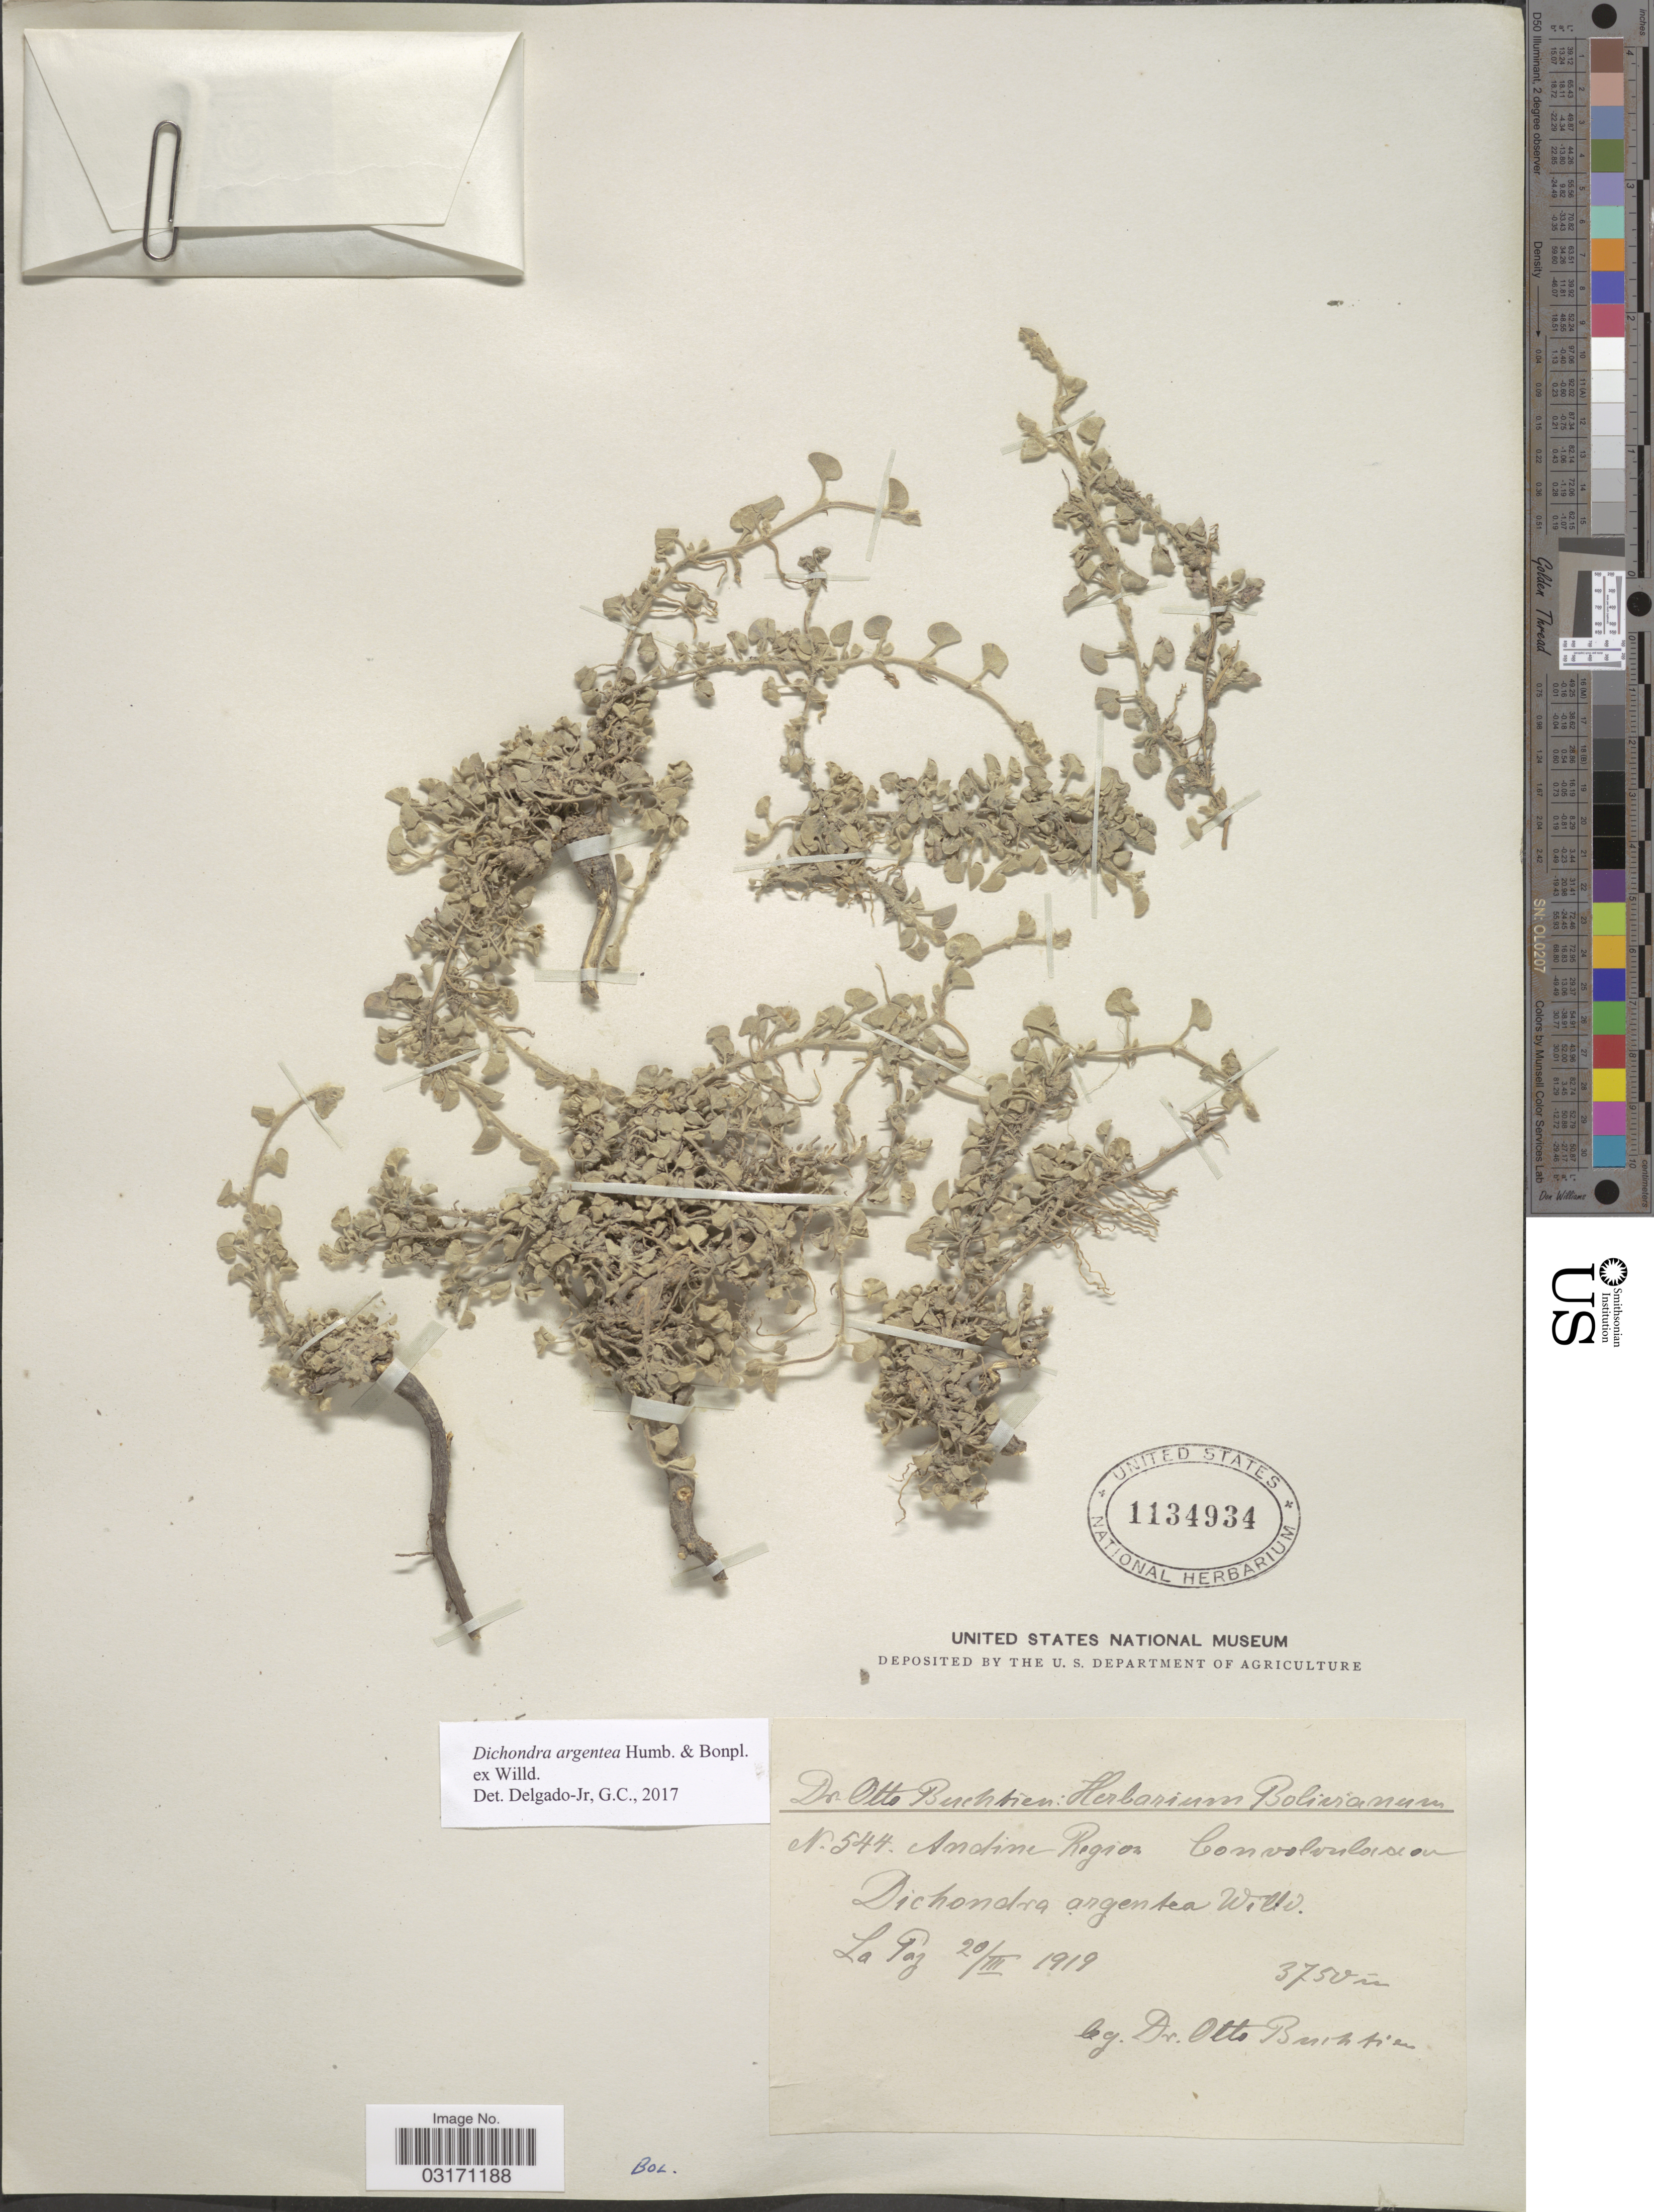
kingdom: Plantae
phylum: Tracheophyta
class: Magnoliopsida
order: Solanales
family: Convolvulaceae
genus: Dichondra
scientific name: Dichondra argentea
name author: Humb. & Bonpl. ex Willd.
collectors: O. Buchtien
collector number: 544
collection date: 1919-03-20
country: Bolivia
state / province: La Paz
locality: Andine Region.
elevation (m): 3750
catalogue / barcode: US 1134934